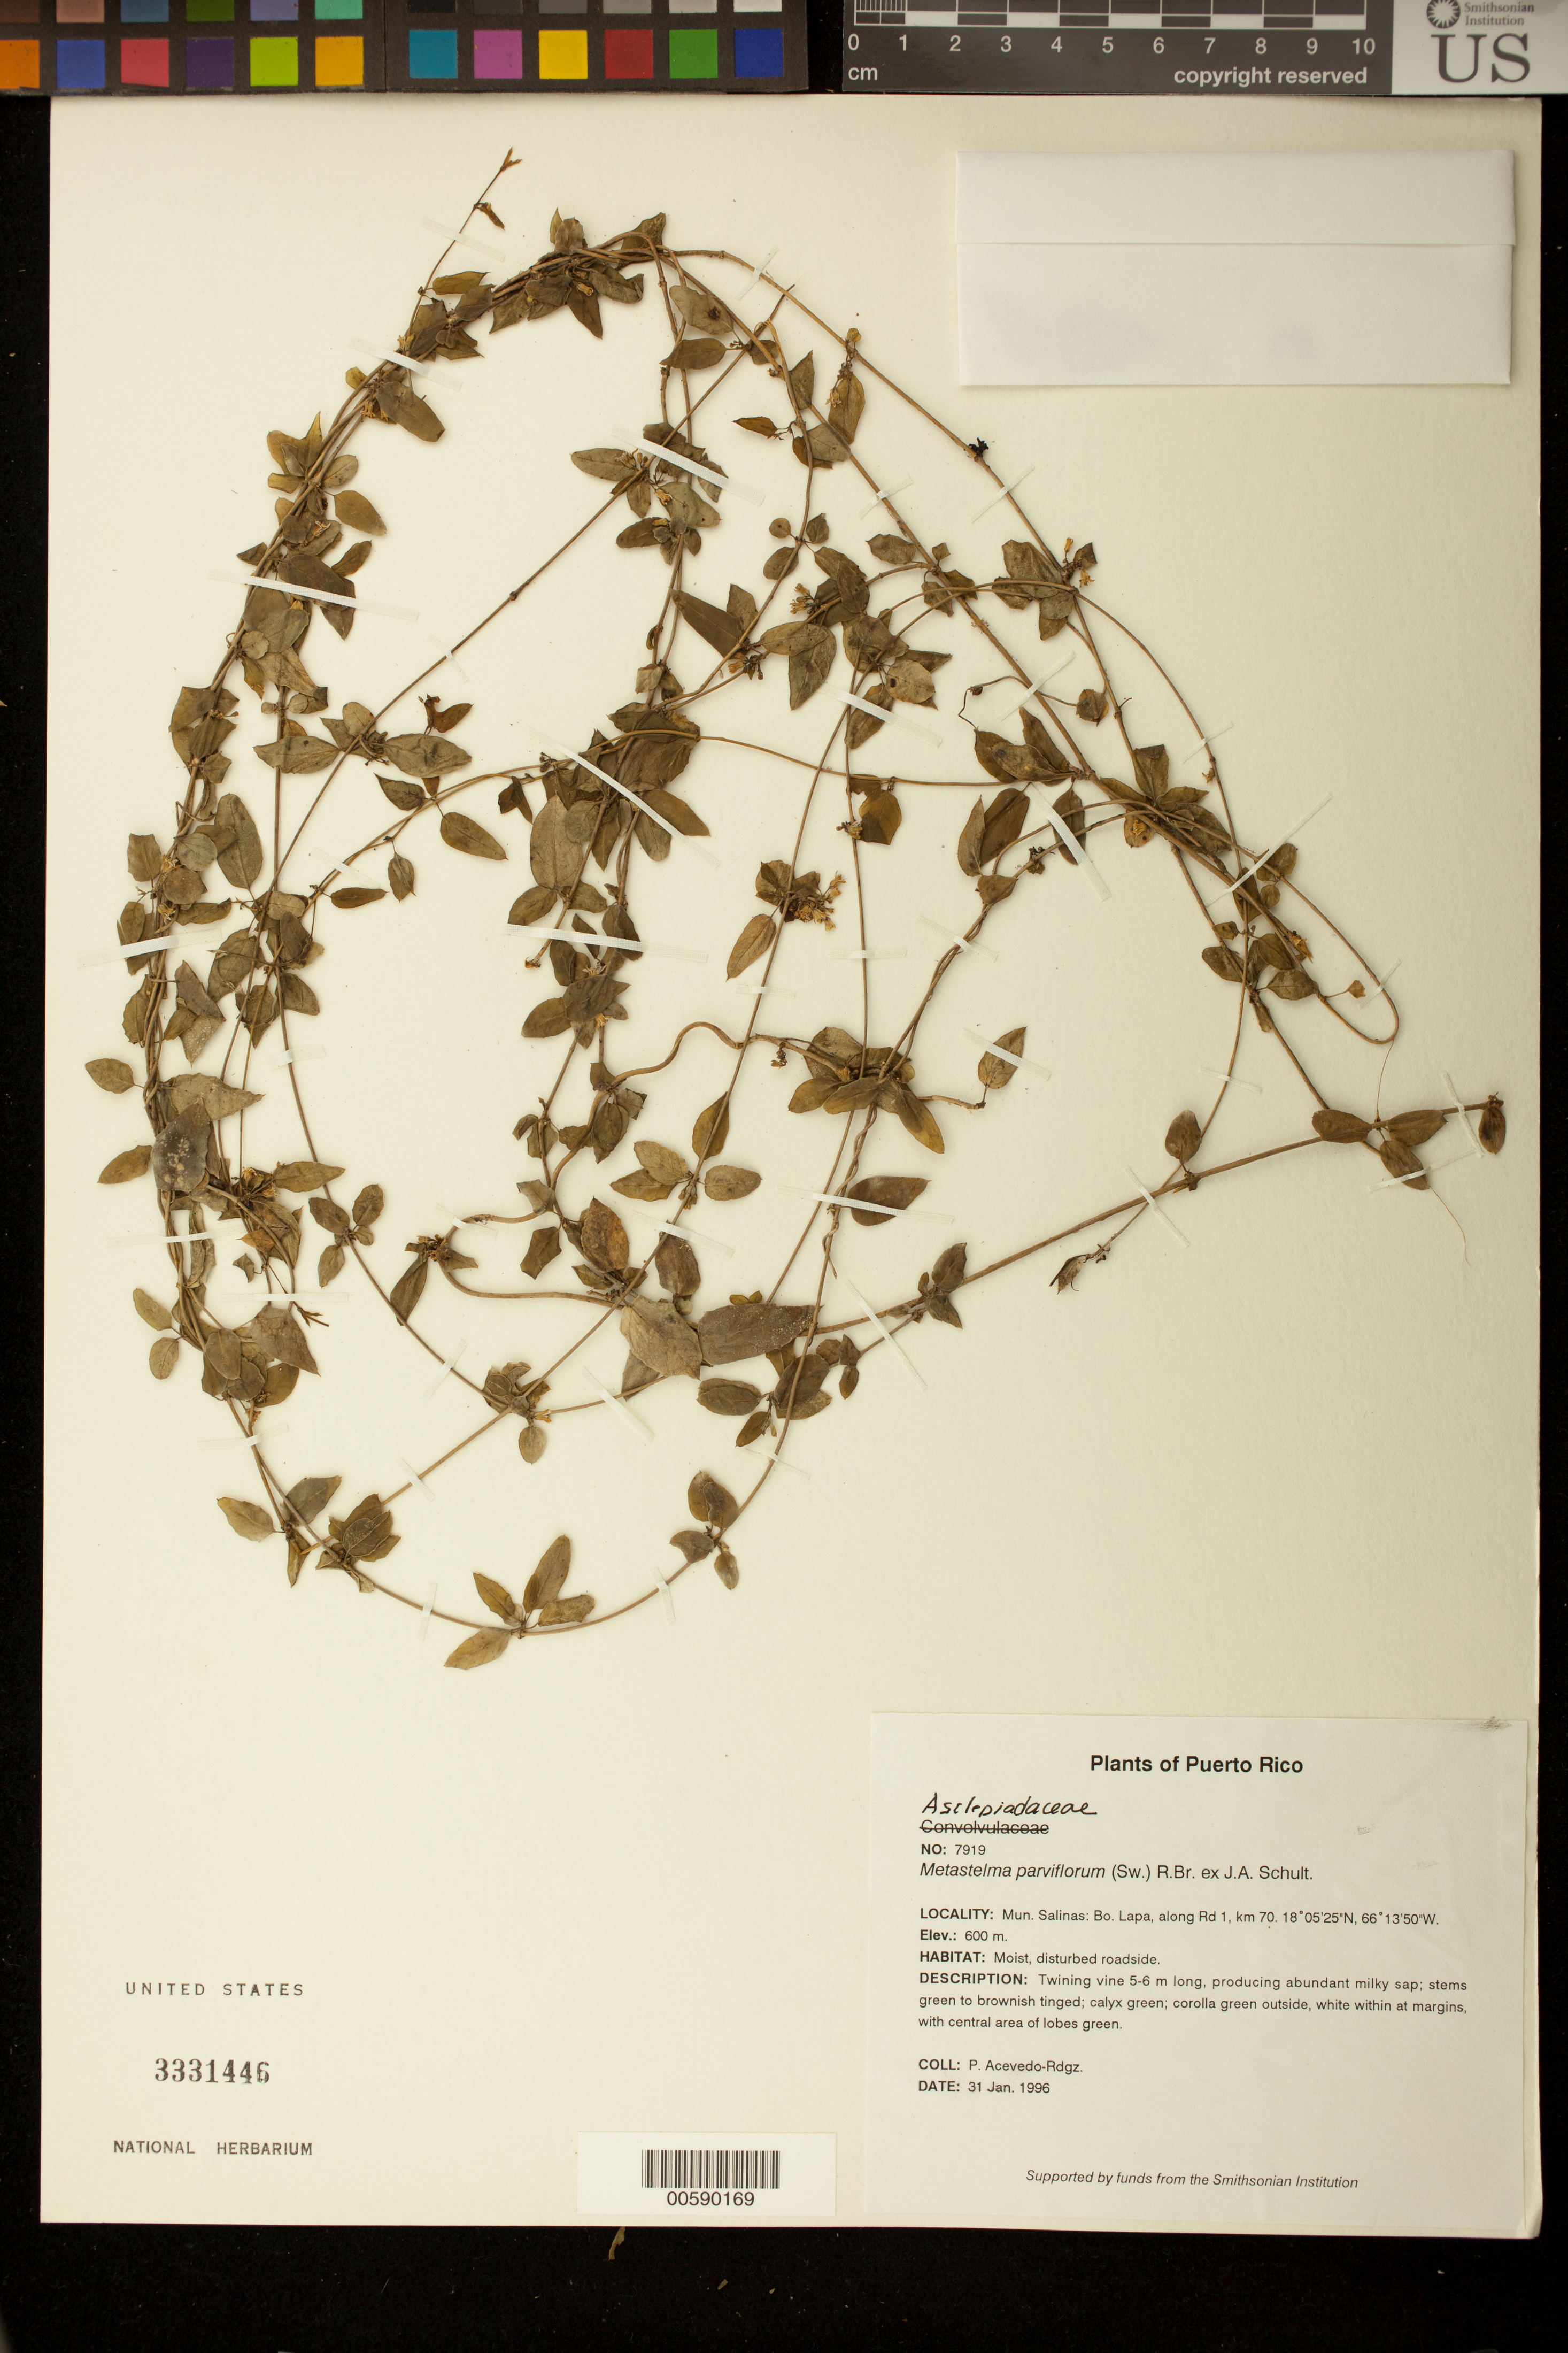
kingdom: Plantae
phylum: Tracheophyta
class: Magnoliopsida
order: Gentianales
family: Apocynaceae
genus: Metastelma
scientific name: Metastelma parviflorum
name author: (Sw.) Schult.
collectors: P. Acevedo-Rodr.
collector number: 7919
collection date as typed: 31 Jan 1996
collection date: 1996-01-31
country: Puerto Rico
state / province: Cayey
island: Puerto Rico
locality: Cayey; along Rd 1, km 70.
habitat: Moist, disturbed roadside.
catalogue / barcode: US 3331446